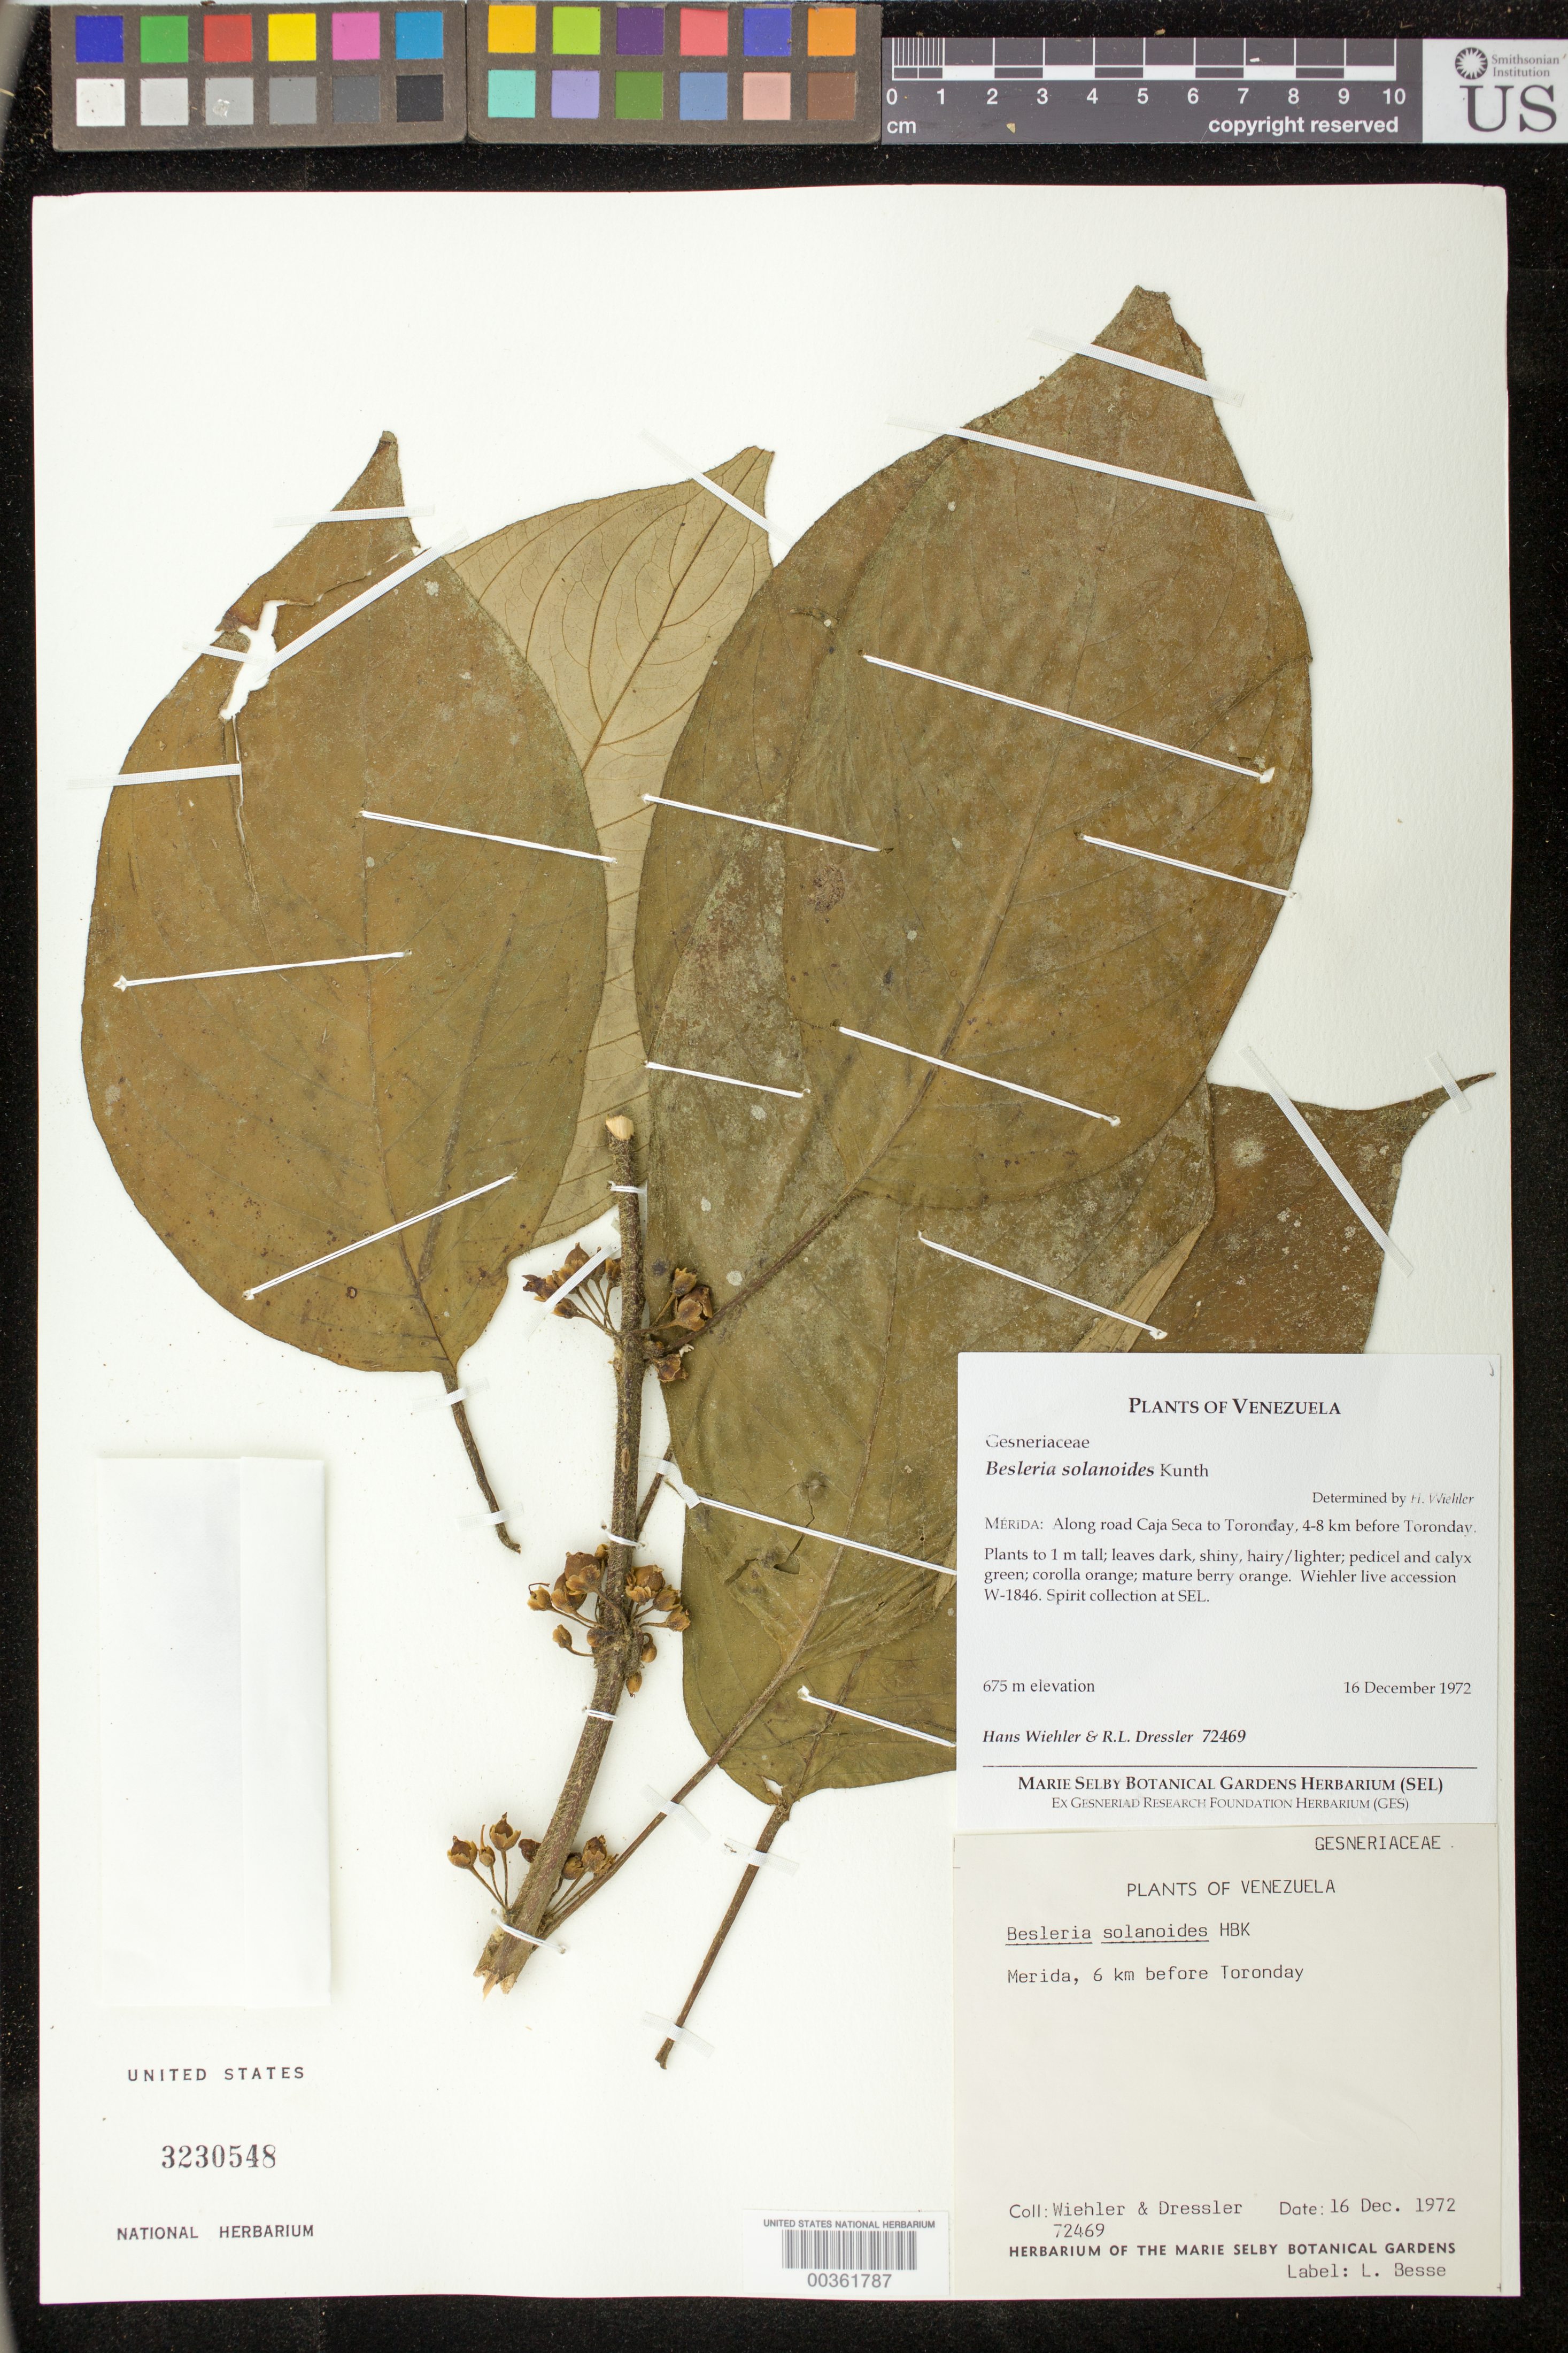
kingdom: Plantae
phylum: Tracheophyta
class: Magnoliopsida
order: Lamiales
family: Gesneriaceae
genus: Besleria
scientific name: Besleria solanoides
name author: Kunth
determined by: Wiehler, H. J.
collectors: H. J. Wiehler & R. Dressler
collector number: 72469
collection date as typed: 16 Dec 1972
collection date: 1972-12-16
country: Venezuela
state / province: Mérida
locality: Along road Caja Seca to toronday, 4-8 km before Toronday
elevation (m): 675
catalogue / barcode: US 3230548